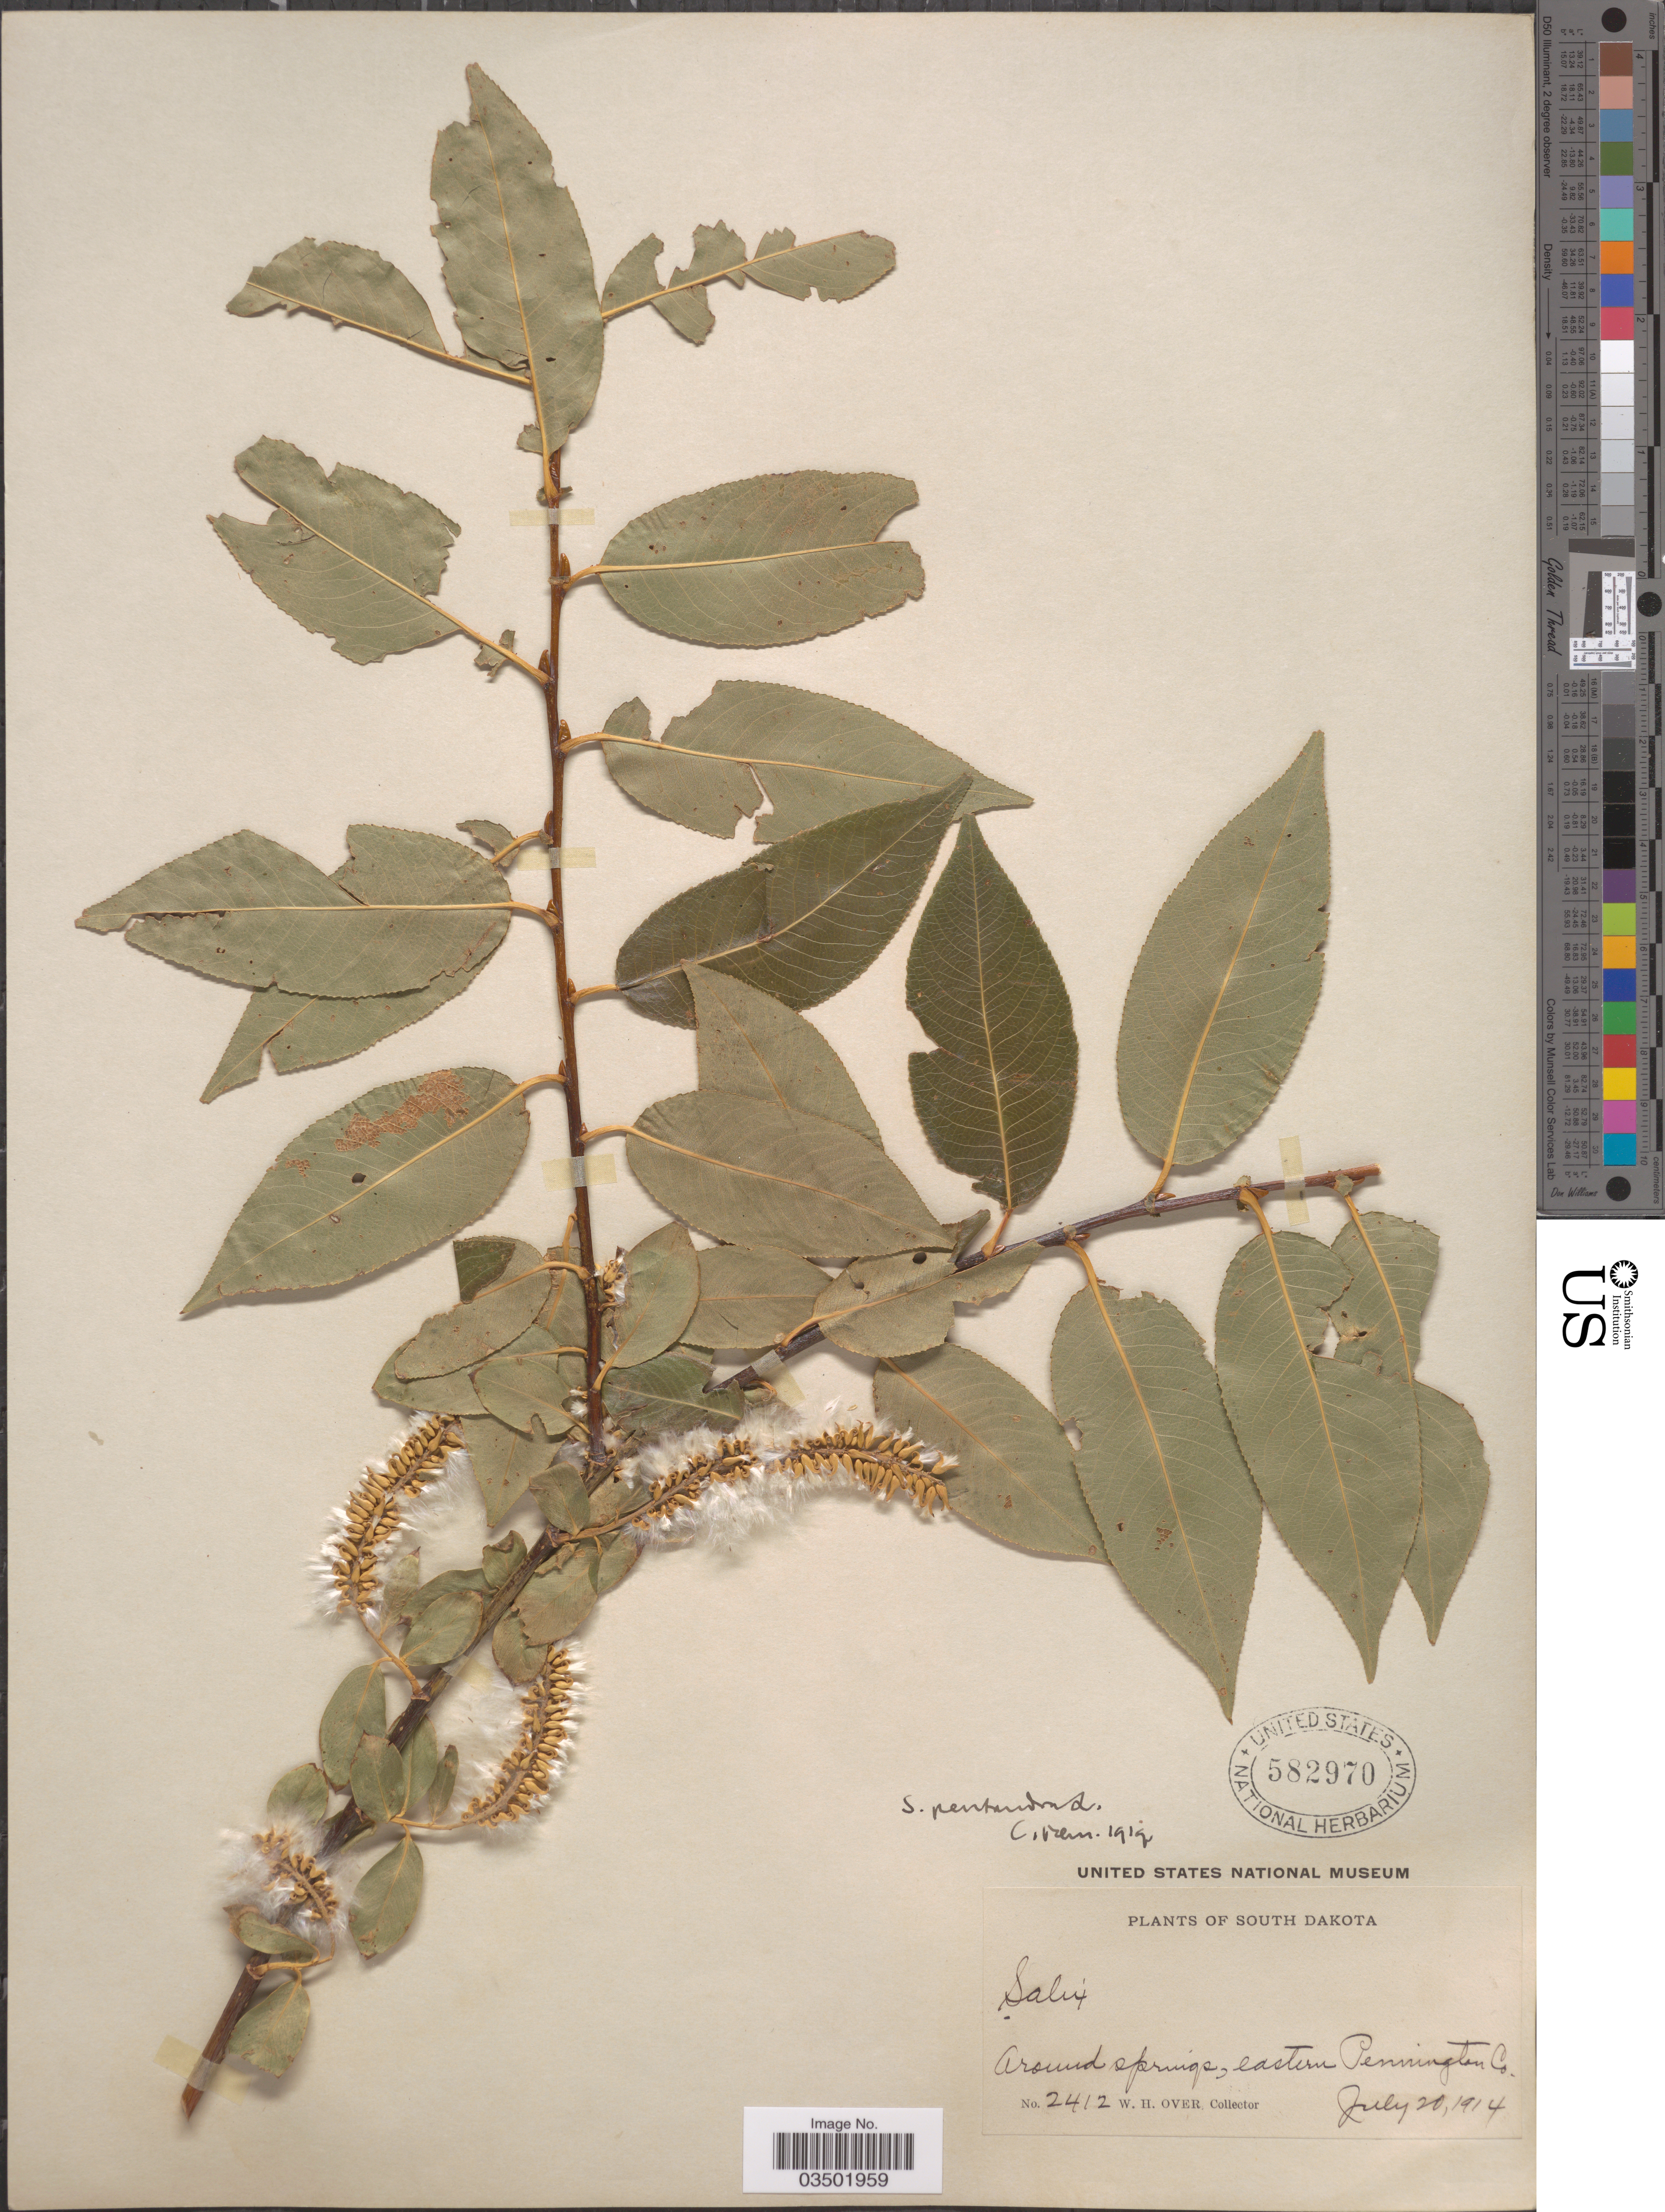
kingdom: Plantae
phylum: Tracheophyta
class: Magnoliopsida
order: Malpighiales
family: Salicaceae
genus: Salix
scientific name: Salix pentandra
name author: L.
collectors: W. Over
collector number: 2412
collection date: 1914-07-20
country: United States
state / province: South Dakota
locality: Around springs, eastern Pennington Co..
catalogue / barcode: US 582970